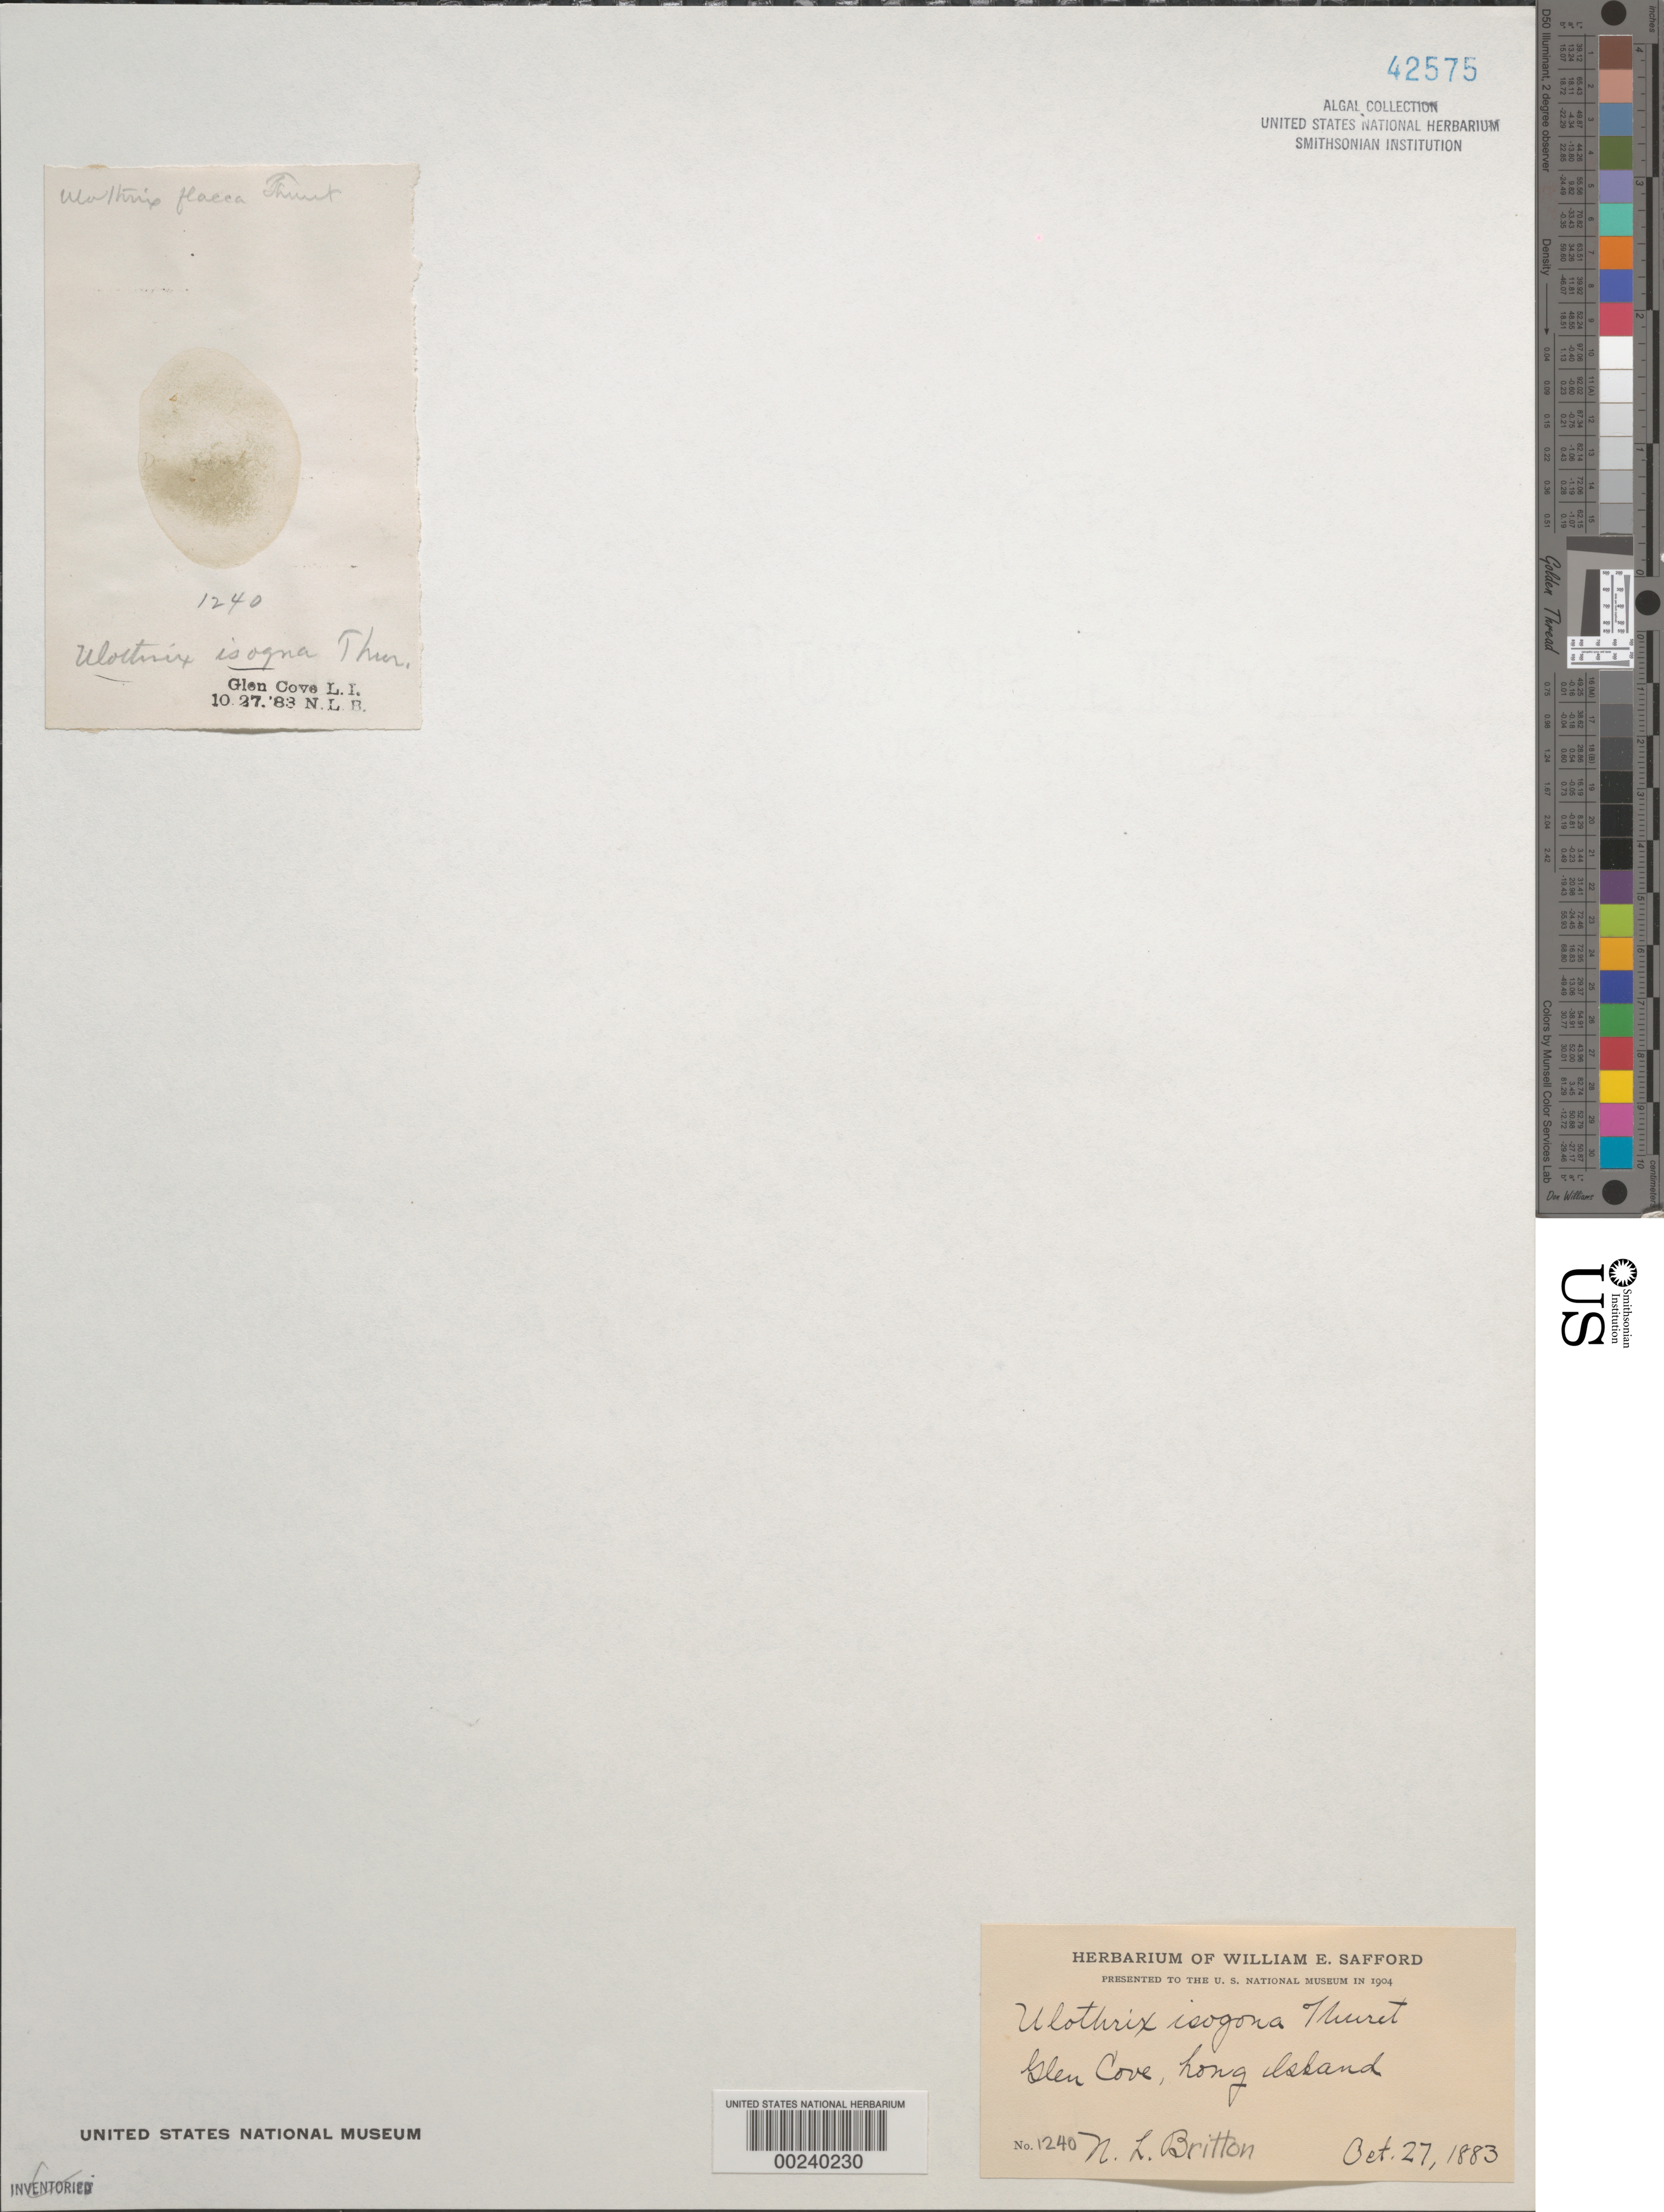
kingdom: Plantae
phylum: Chlorophyta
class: Ulvophyceae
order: Ulotrichales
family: Ulotrichaceae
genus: Ulothrix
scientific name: Ulothrix isogona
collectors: N. Britton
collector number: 1240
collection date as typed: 27 Oct 1883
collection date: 1883-10-27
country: United States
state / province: New York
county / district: Nassau County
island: Long Island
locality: Glen Cove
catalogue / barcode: US 42575